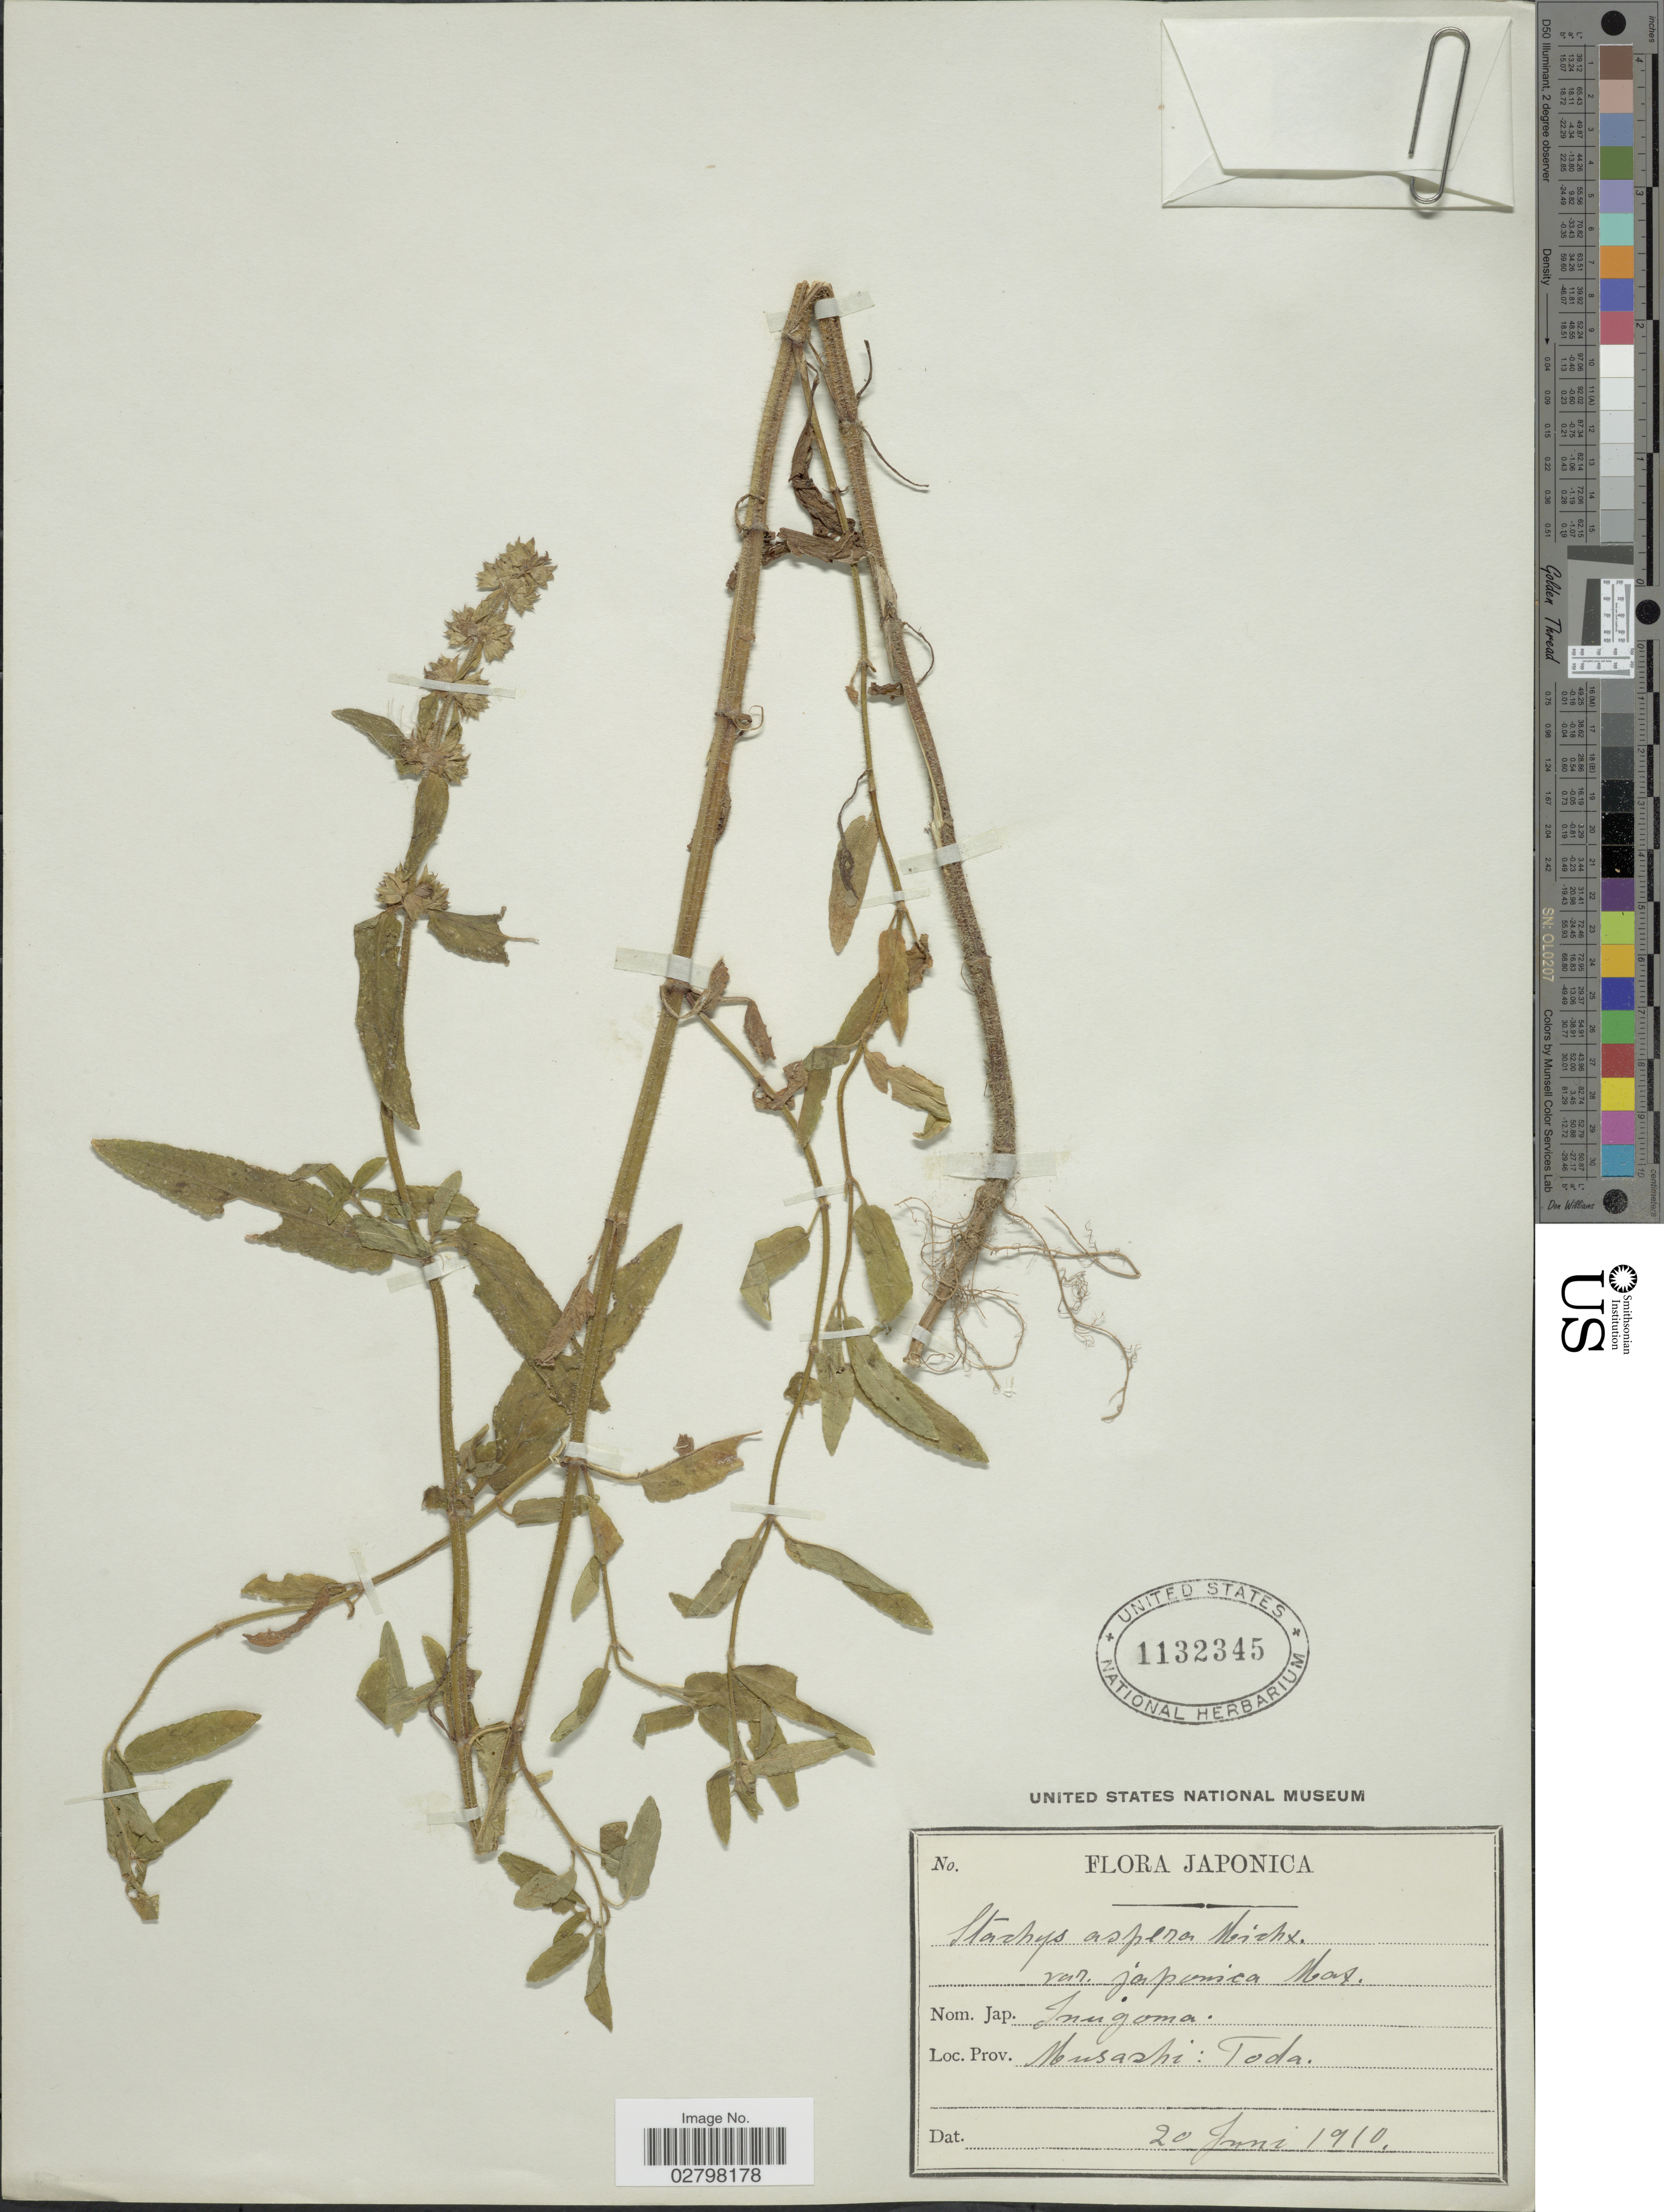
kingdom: Plantae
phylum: Tracheophyta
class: Magnoliopsida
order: Lamiales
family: Lamiaceae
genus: Stachys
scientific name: Stachys aspera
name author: Michx.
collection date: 1910-06-20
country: Japan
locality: Japonica. Musashi: Toda.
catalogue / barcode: US 1132345